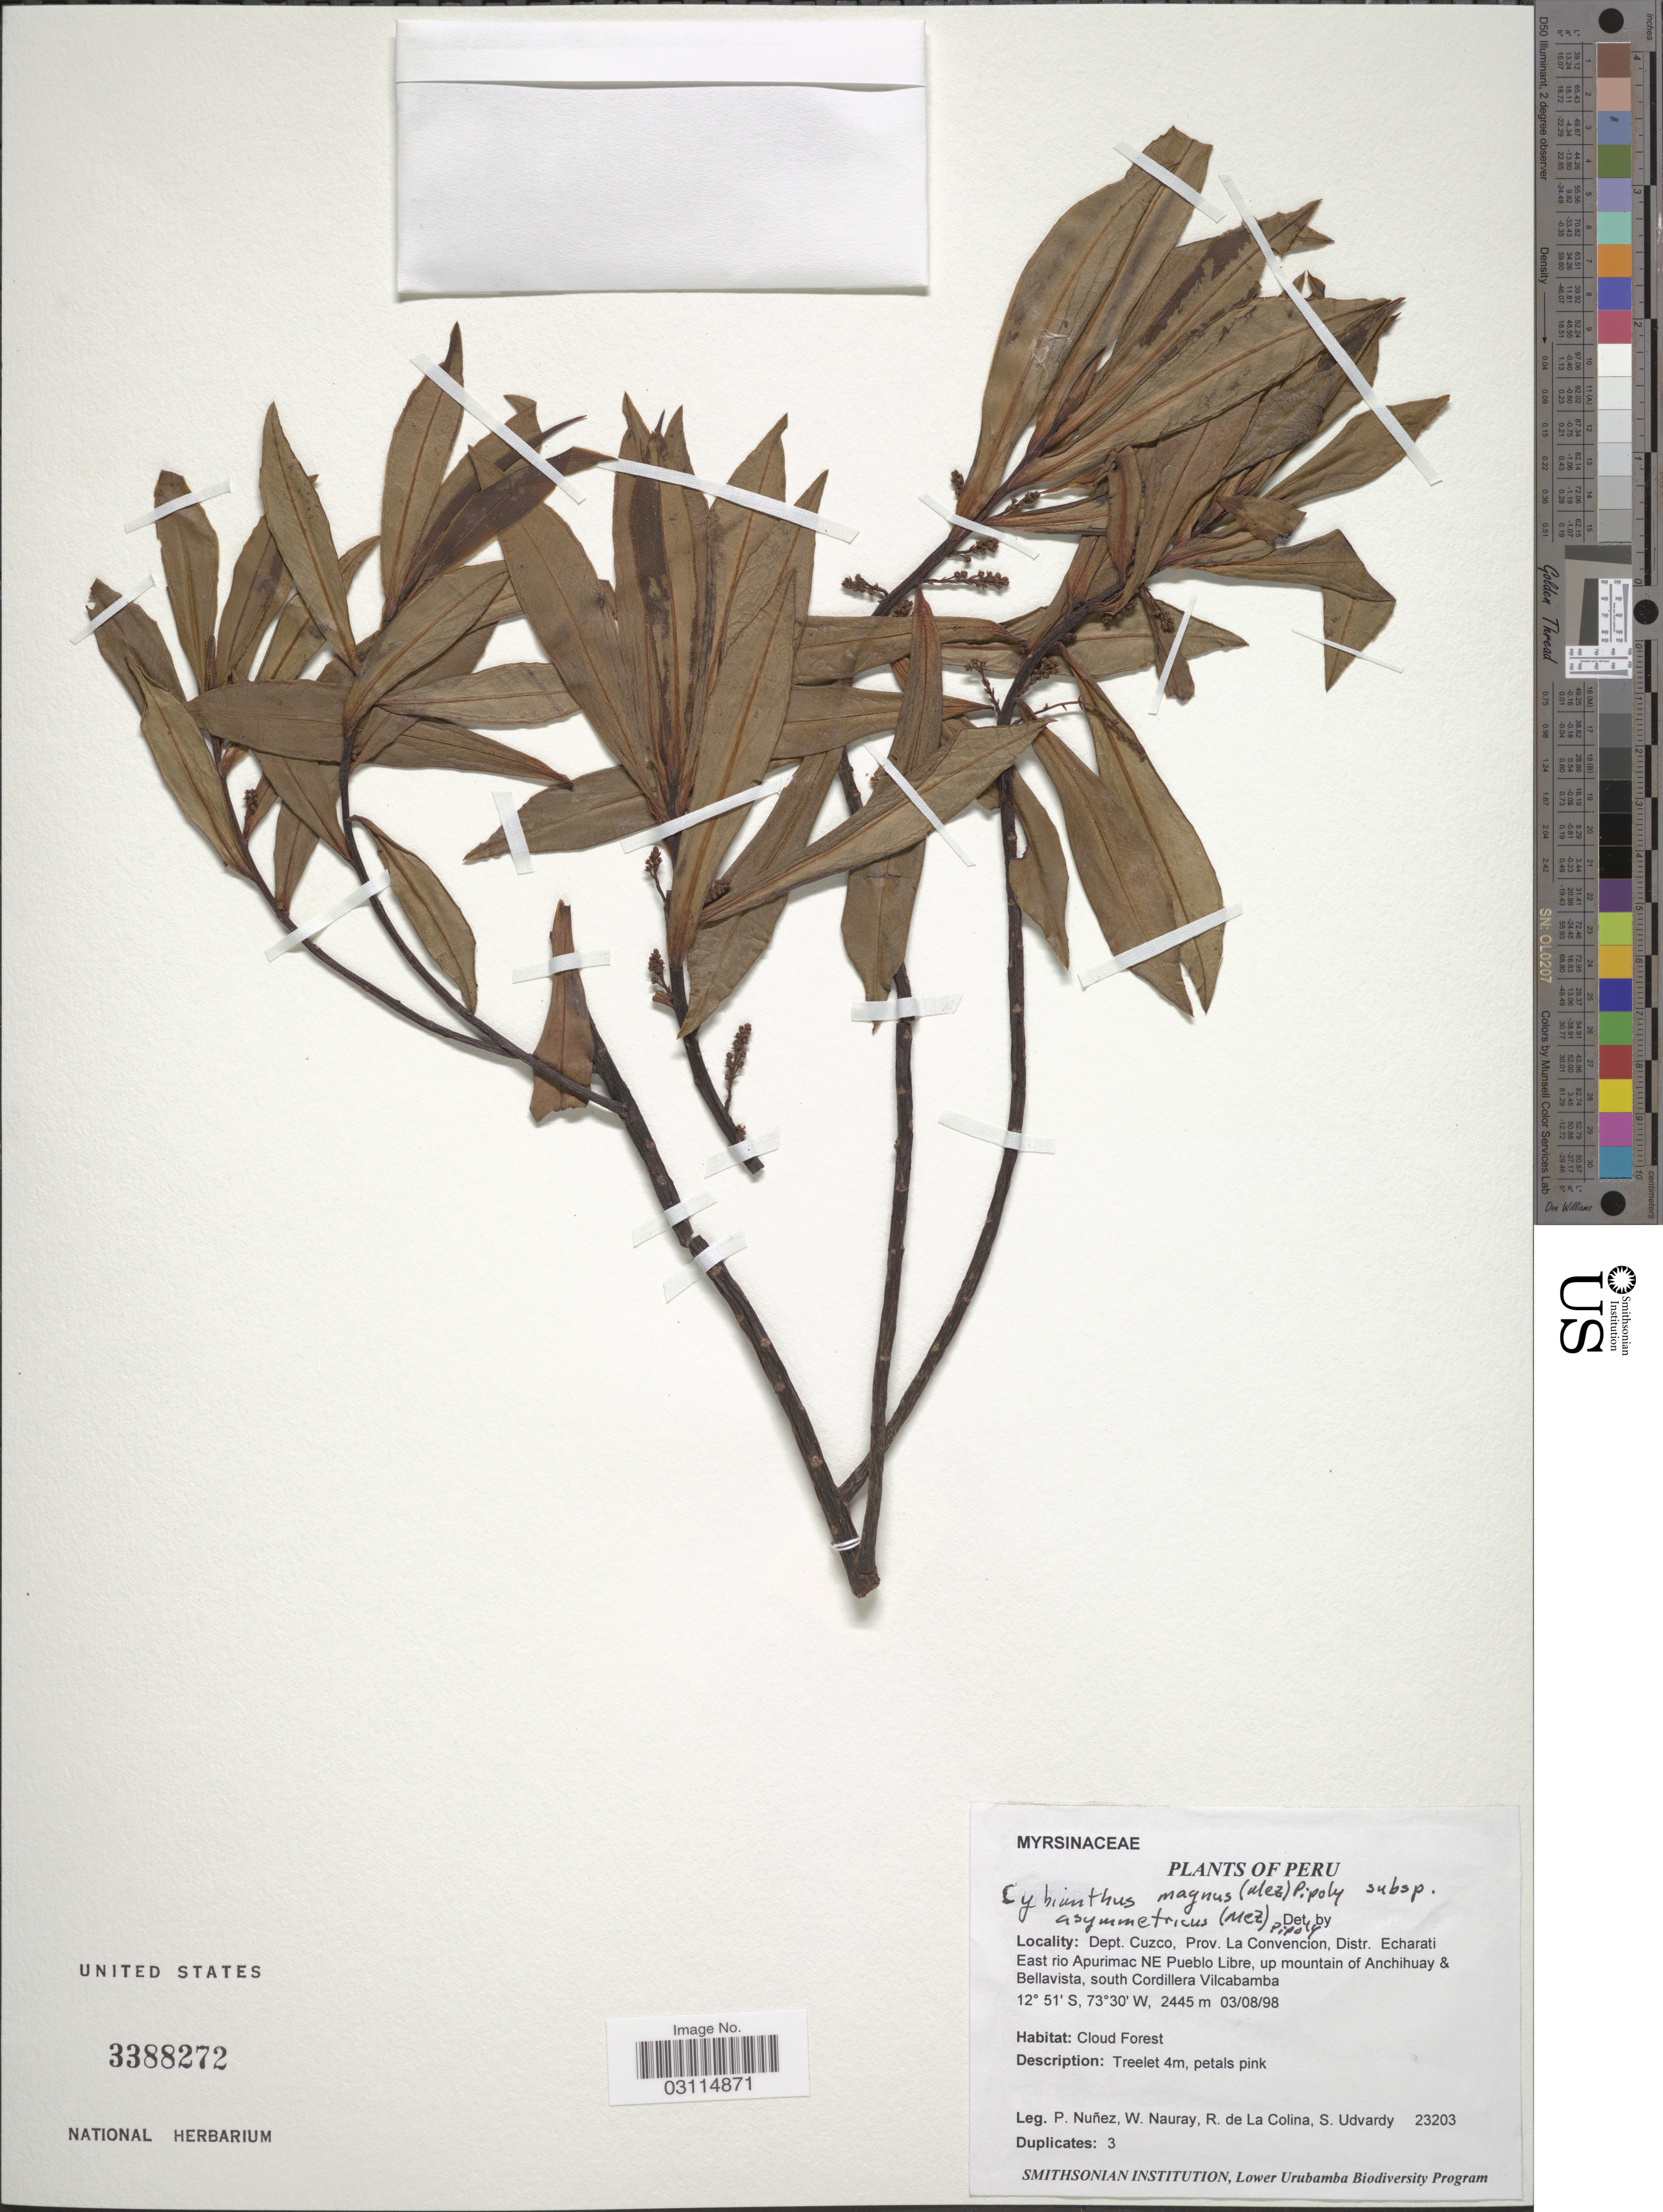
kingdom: Plantae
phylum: Tracheophyta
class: Magnoliopsida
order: Ericales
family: Primulaceae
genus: Cybianthus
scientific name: Cybianthus magnus subsp. asymmetricus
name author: (Mez) Pipoly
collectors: P. Nuñez V., W. Nauray, R. de La Colina & S. Udvardy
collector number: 23203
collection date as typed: Transcribed d/m/y: 3/8/98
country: Peru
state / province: Cusco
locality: Dept. Cuzco, Prov. La Convencion, Distr. Echarati East rio Apurimac NE Pueblo Libre, up mountain of Anchihuay & Bellavista, south Cordillera Vilcabamba.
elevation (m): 2445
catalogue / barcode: US 3388272